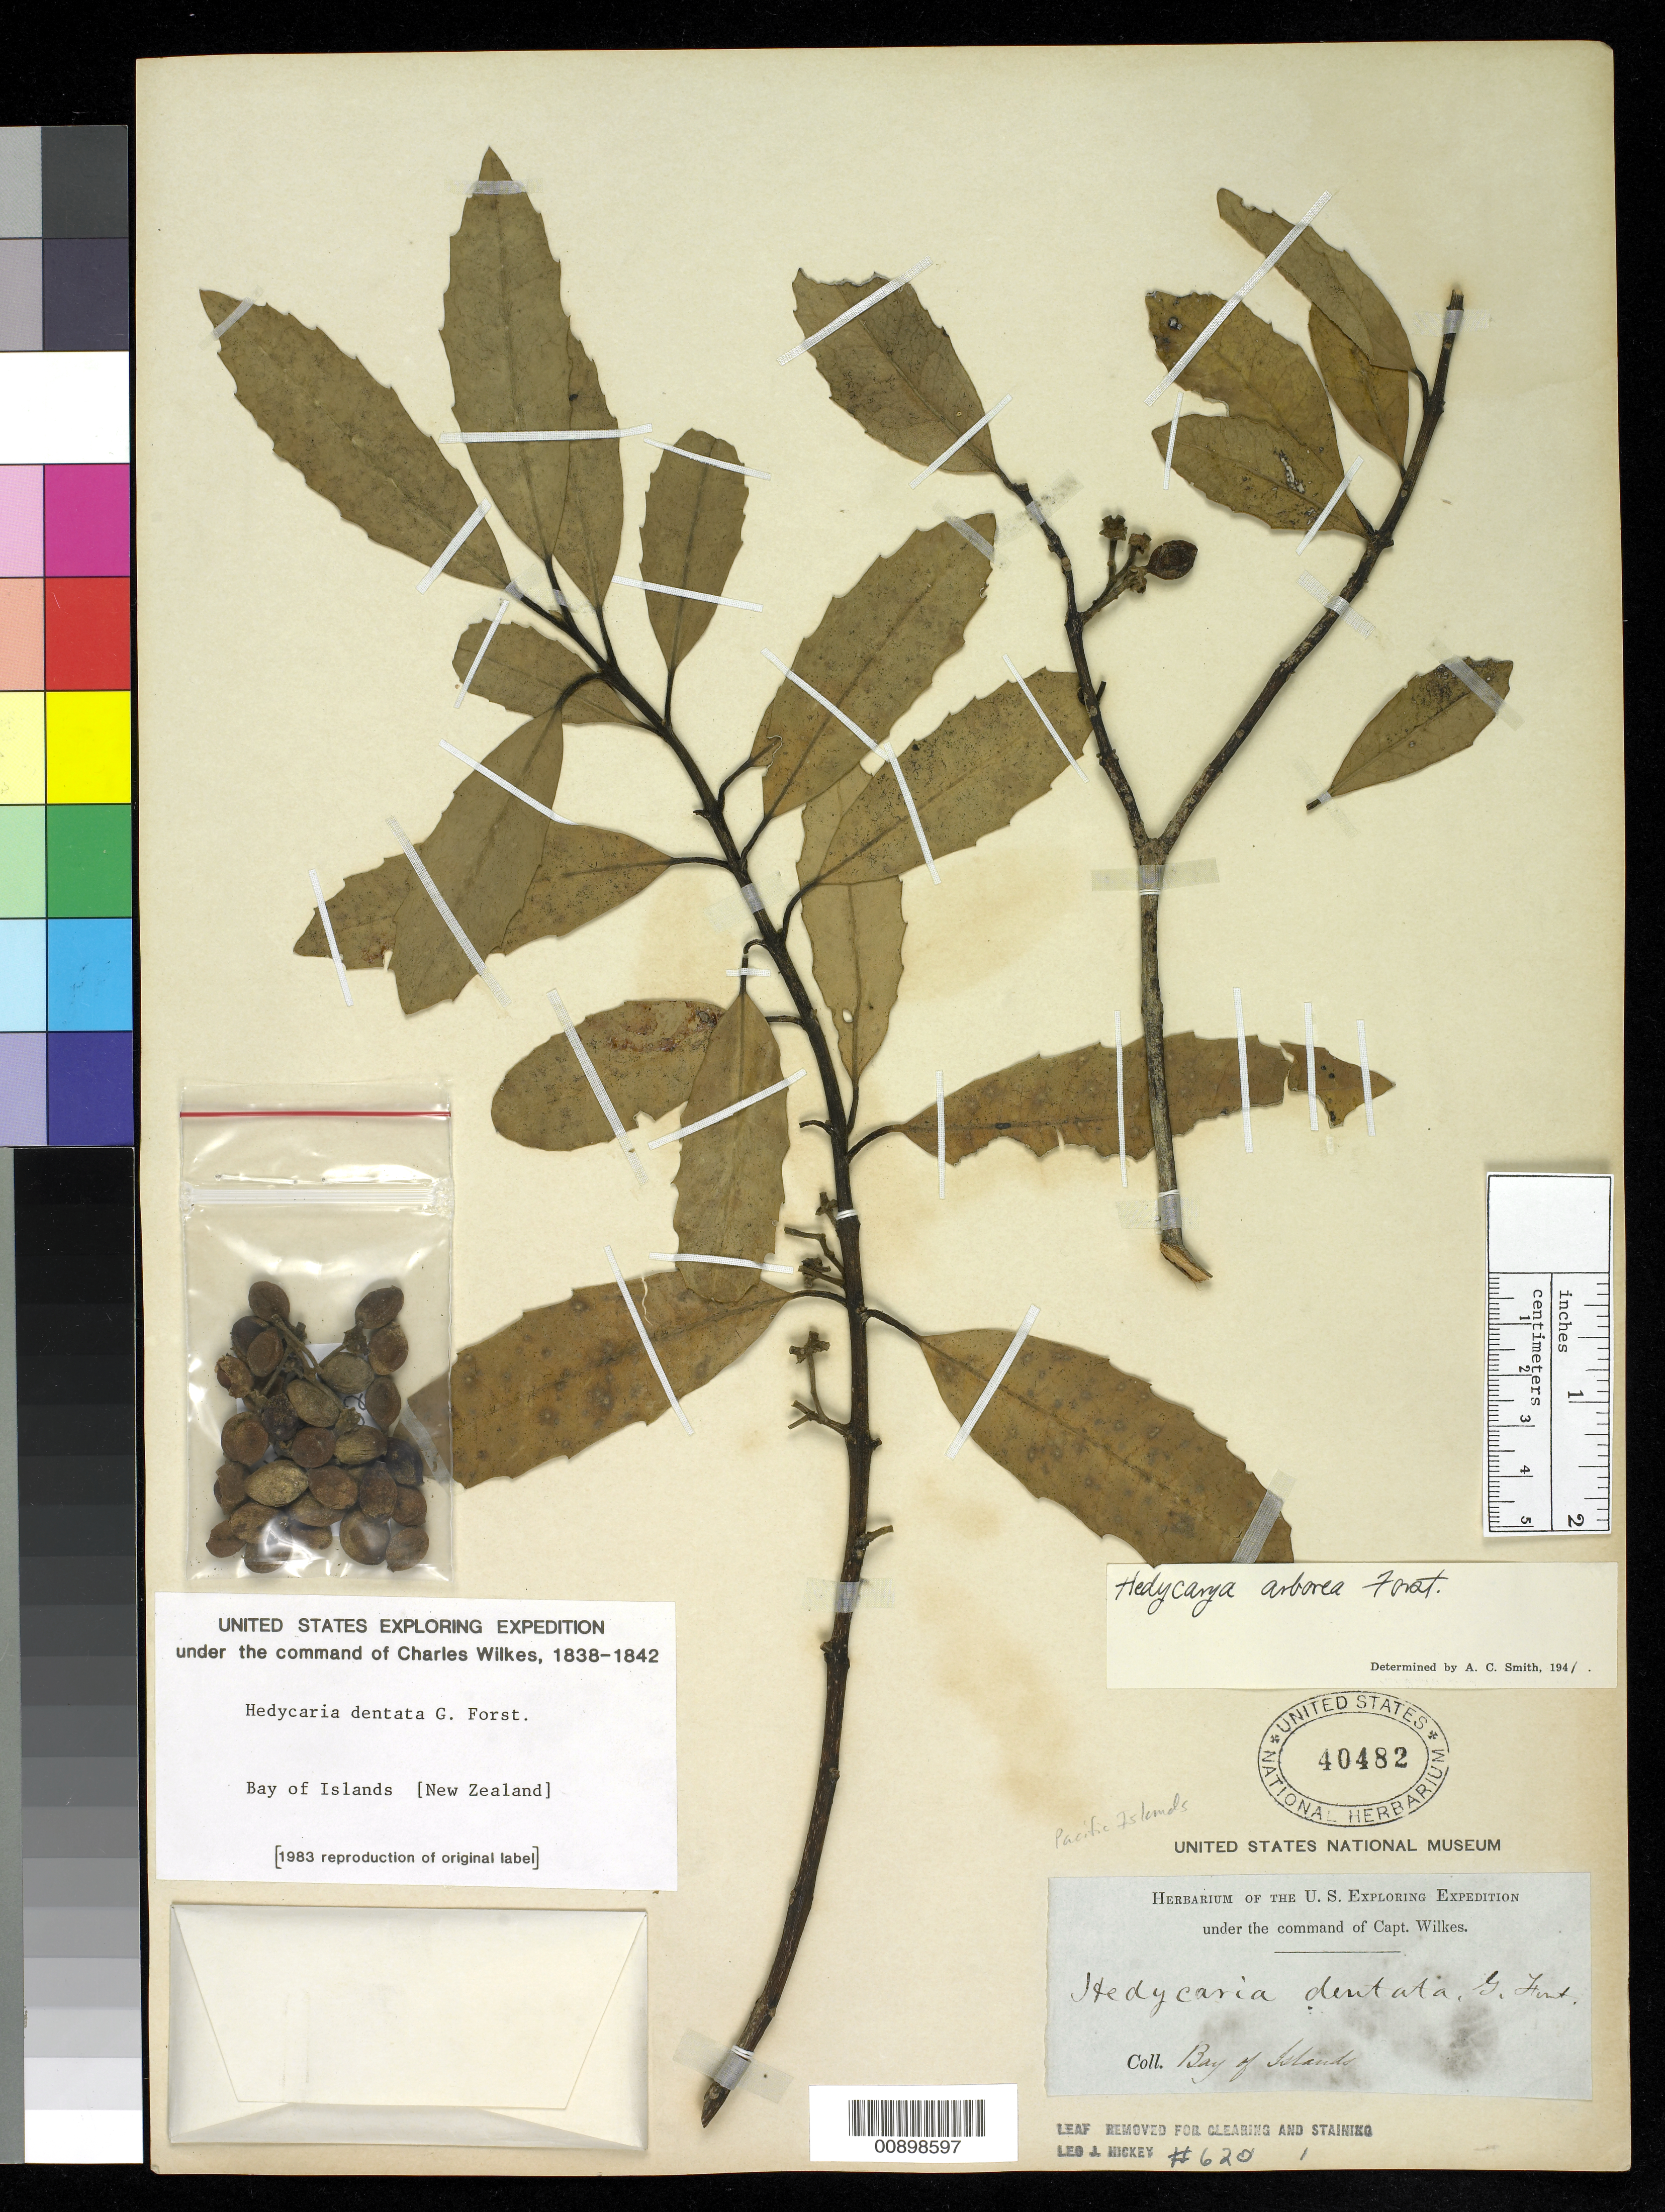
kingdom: Plantae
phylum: Tracheophyta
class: Magnoliopsida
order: Laurales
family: Monimiaceae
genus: Hedycarya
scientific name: Hedycarya arborea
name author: J.R. Forst. & G. Forst.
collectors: Wilkes Explor. Exped.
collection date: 1838/1842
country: New Zealand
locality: Bay of Islands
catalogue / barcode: US 40482